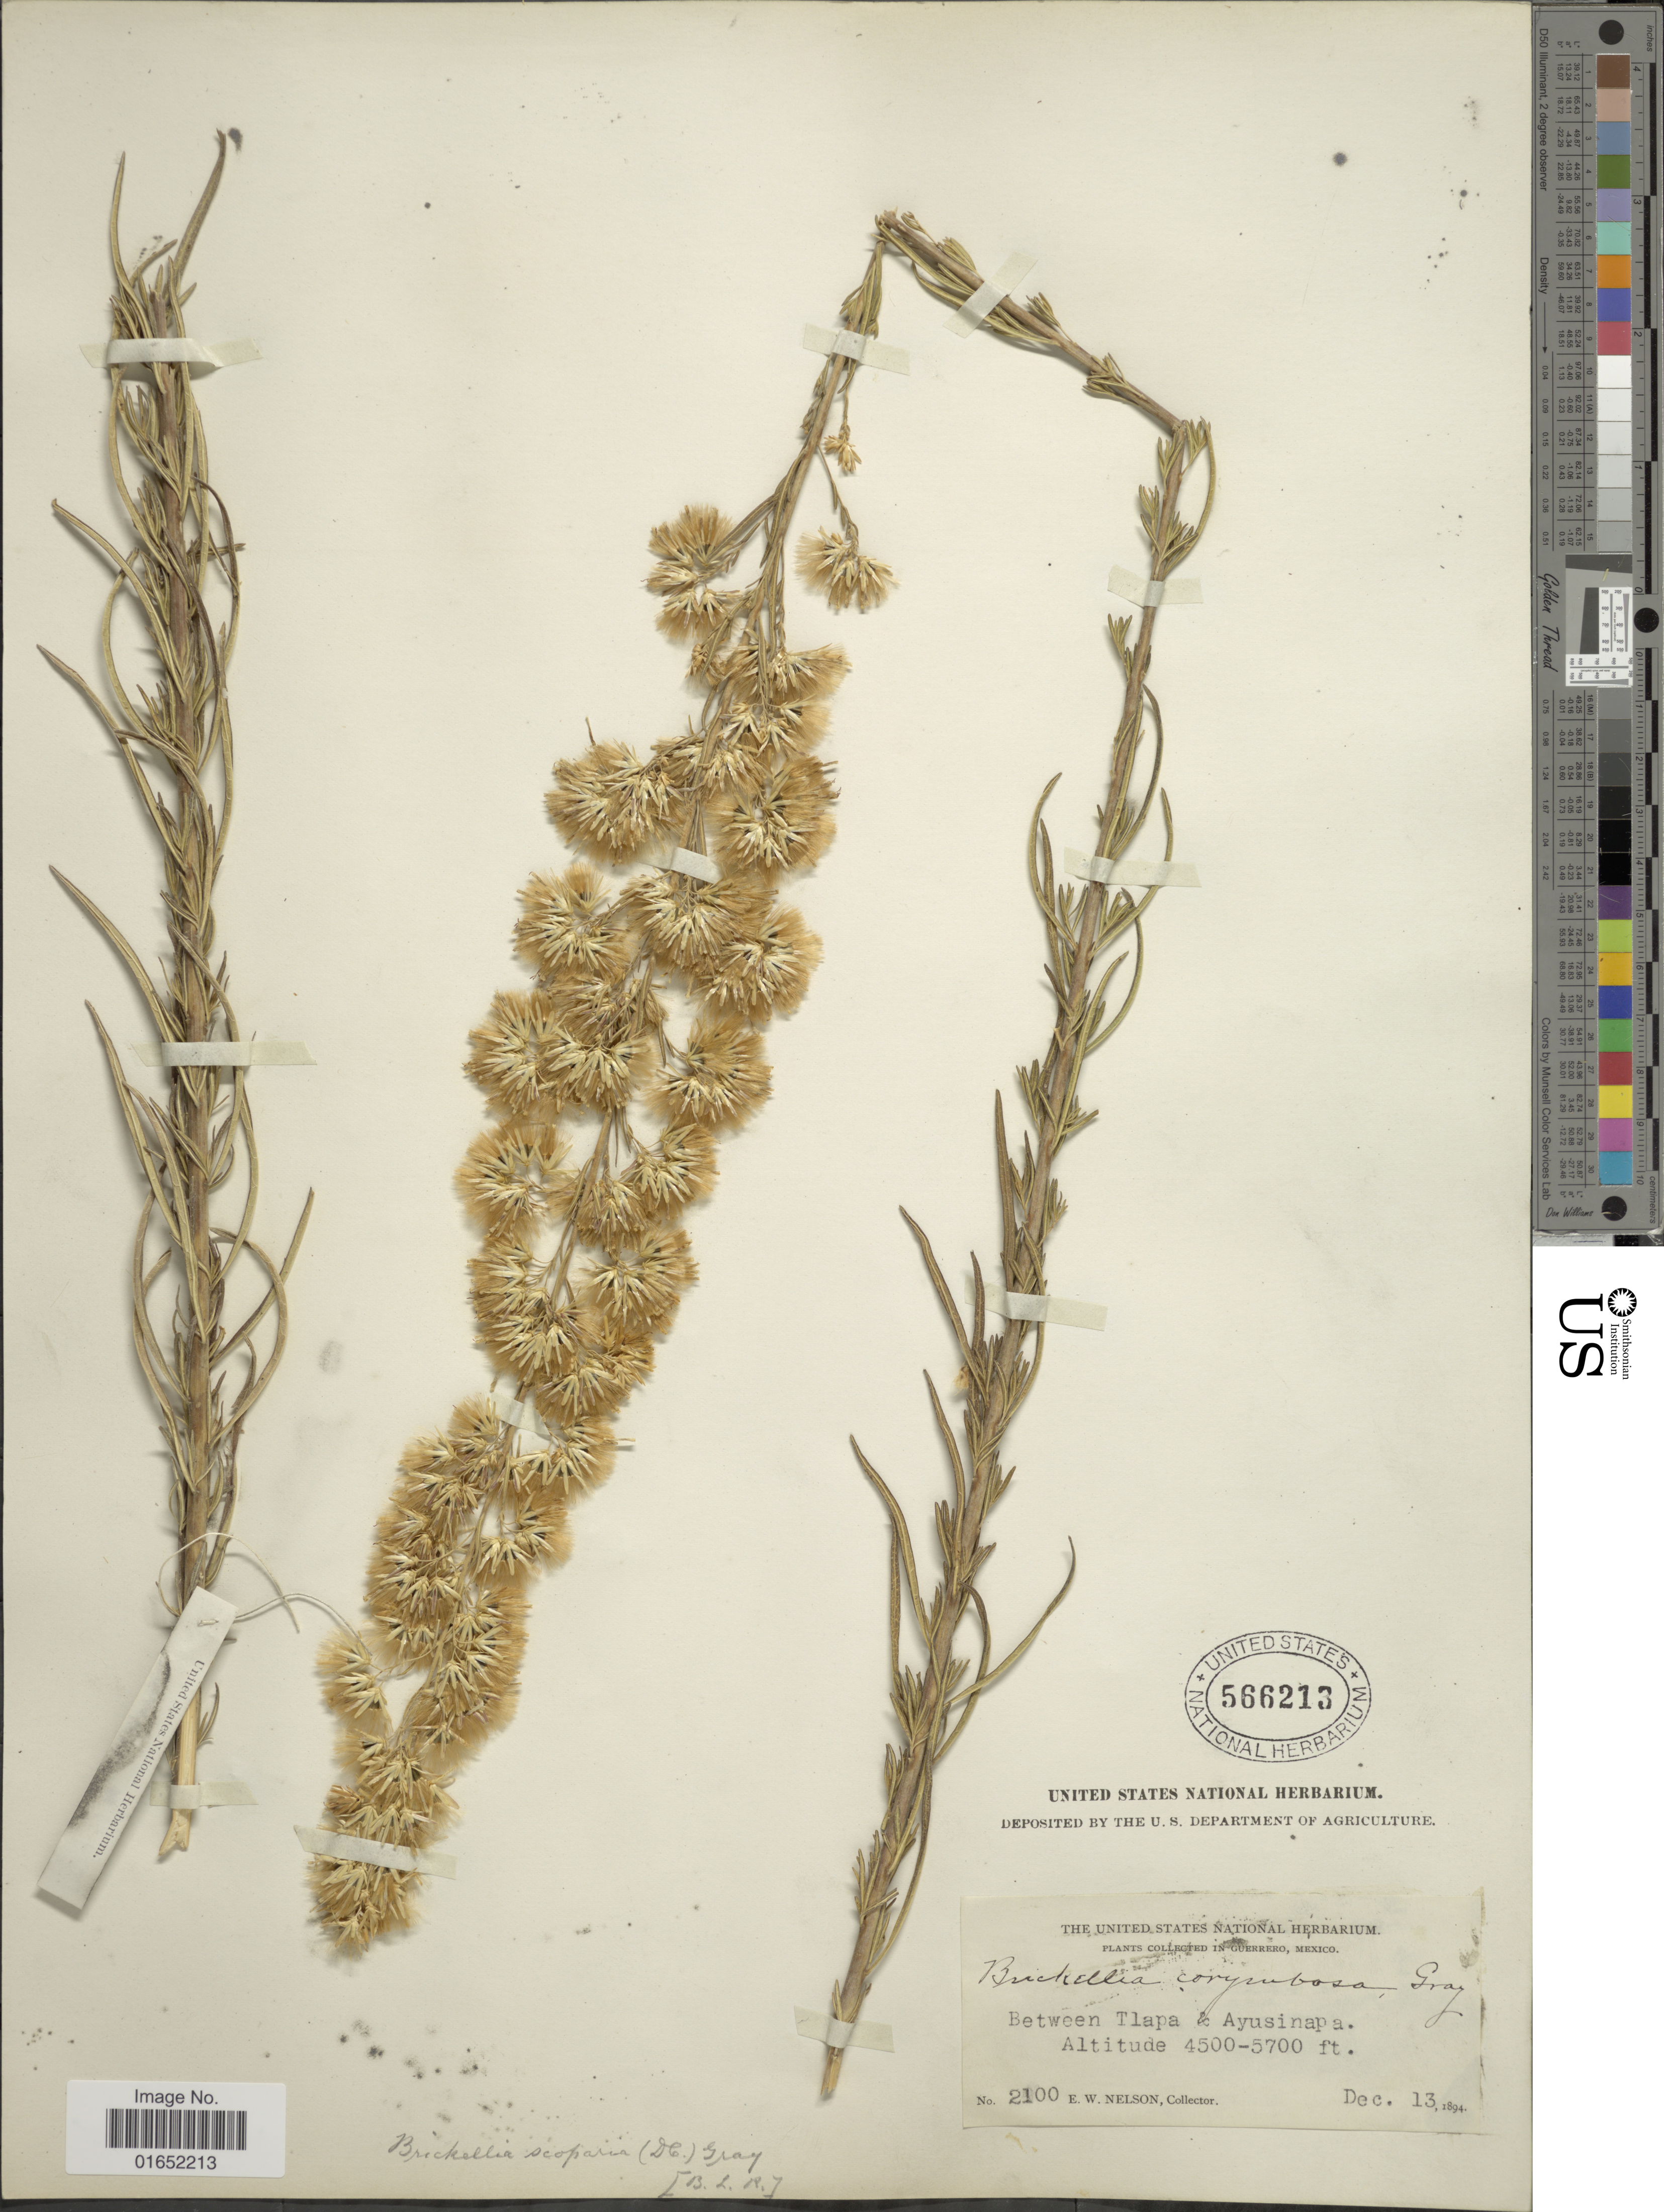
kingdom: Plantae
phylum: Tracheophyta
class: Magnoliopsida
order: Asterales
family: Asteraceae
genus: Brickellia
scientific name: Brickellia scoparia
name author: (DC.) A. Gray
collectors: E. W. Nelson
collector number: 2100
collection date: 1894-12-13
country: Mexico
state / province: Guerrero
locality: Between Tlapa & Ayusinapa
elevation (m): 1372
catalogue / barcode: US 566213